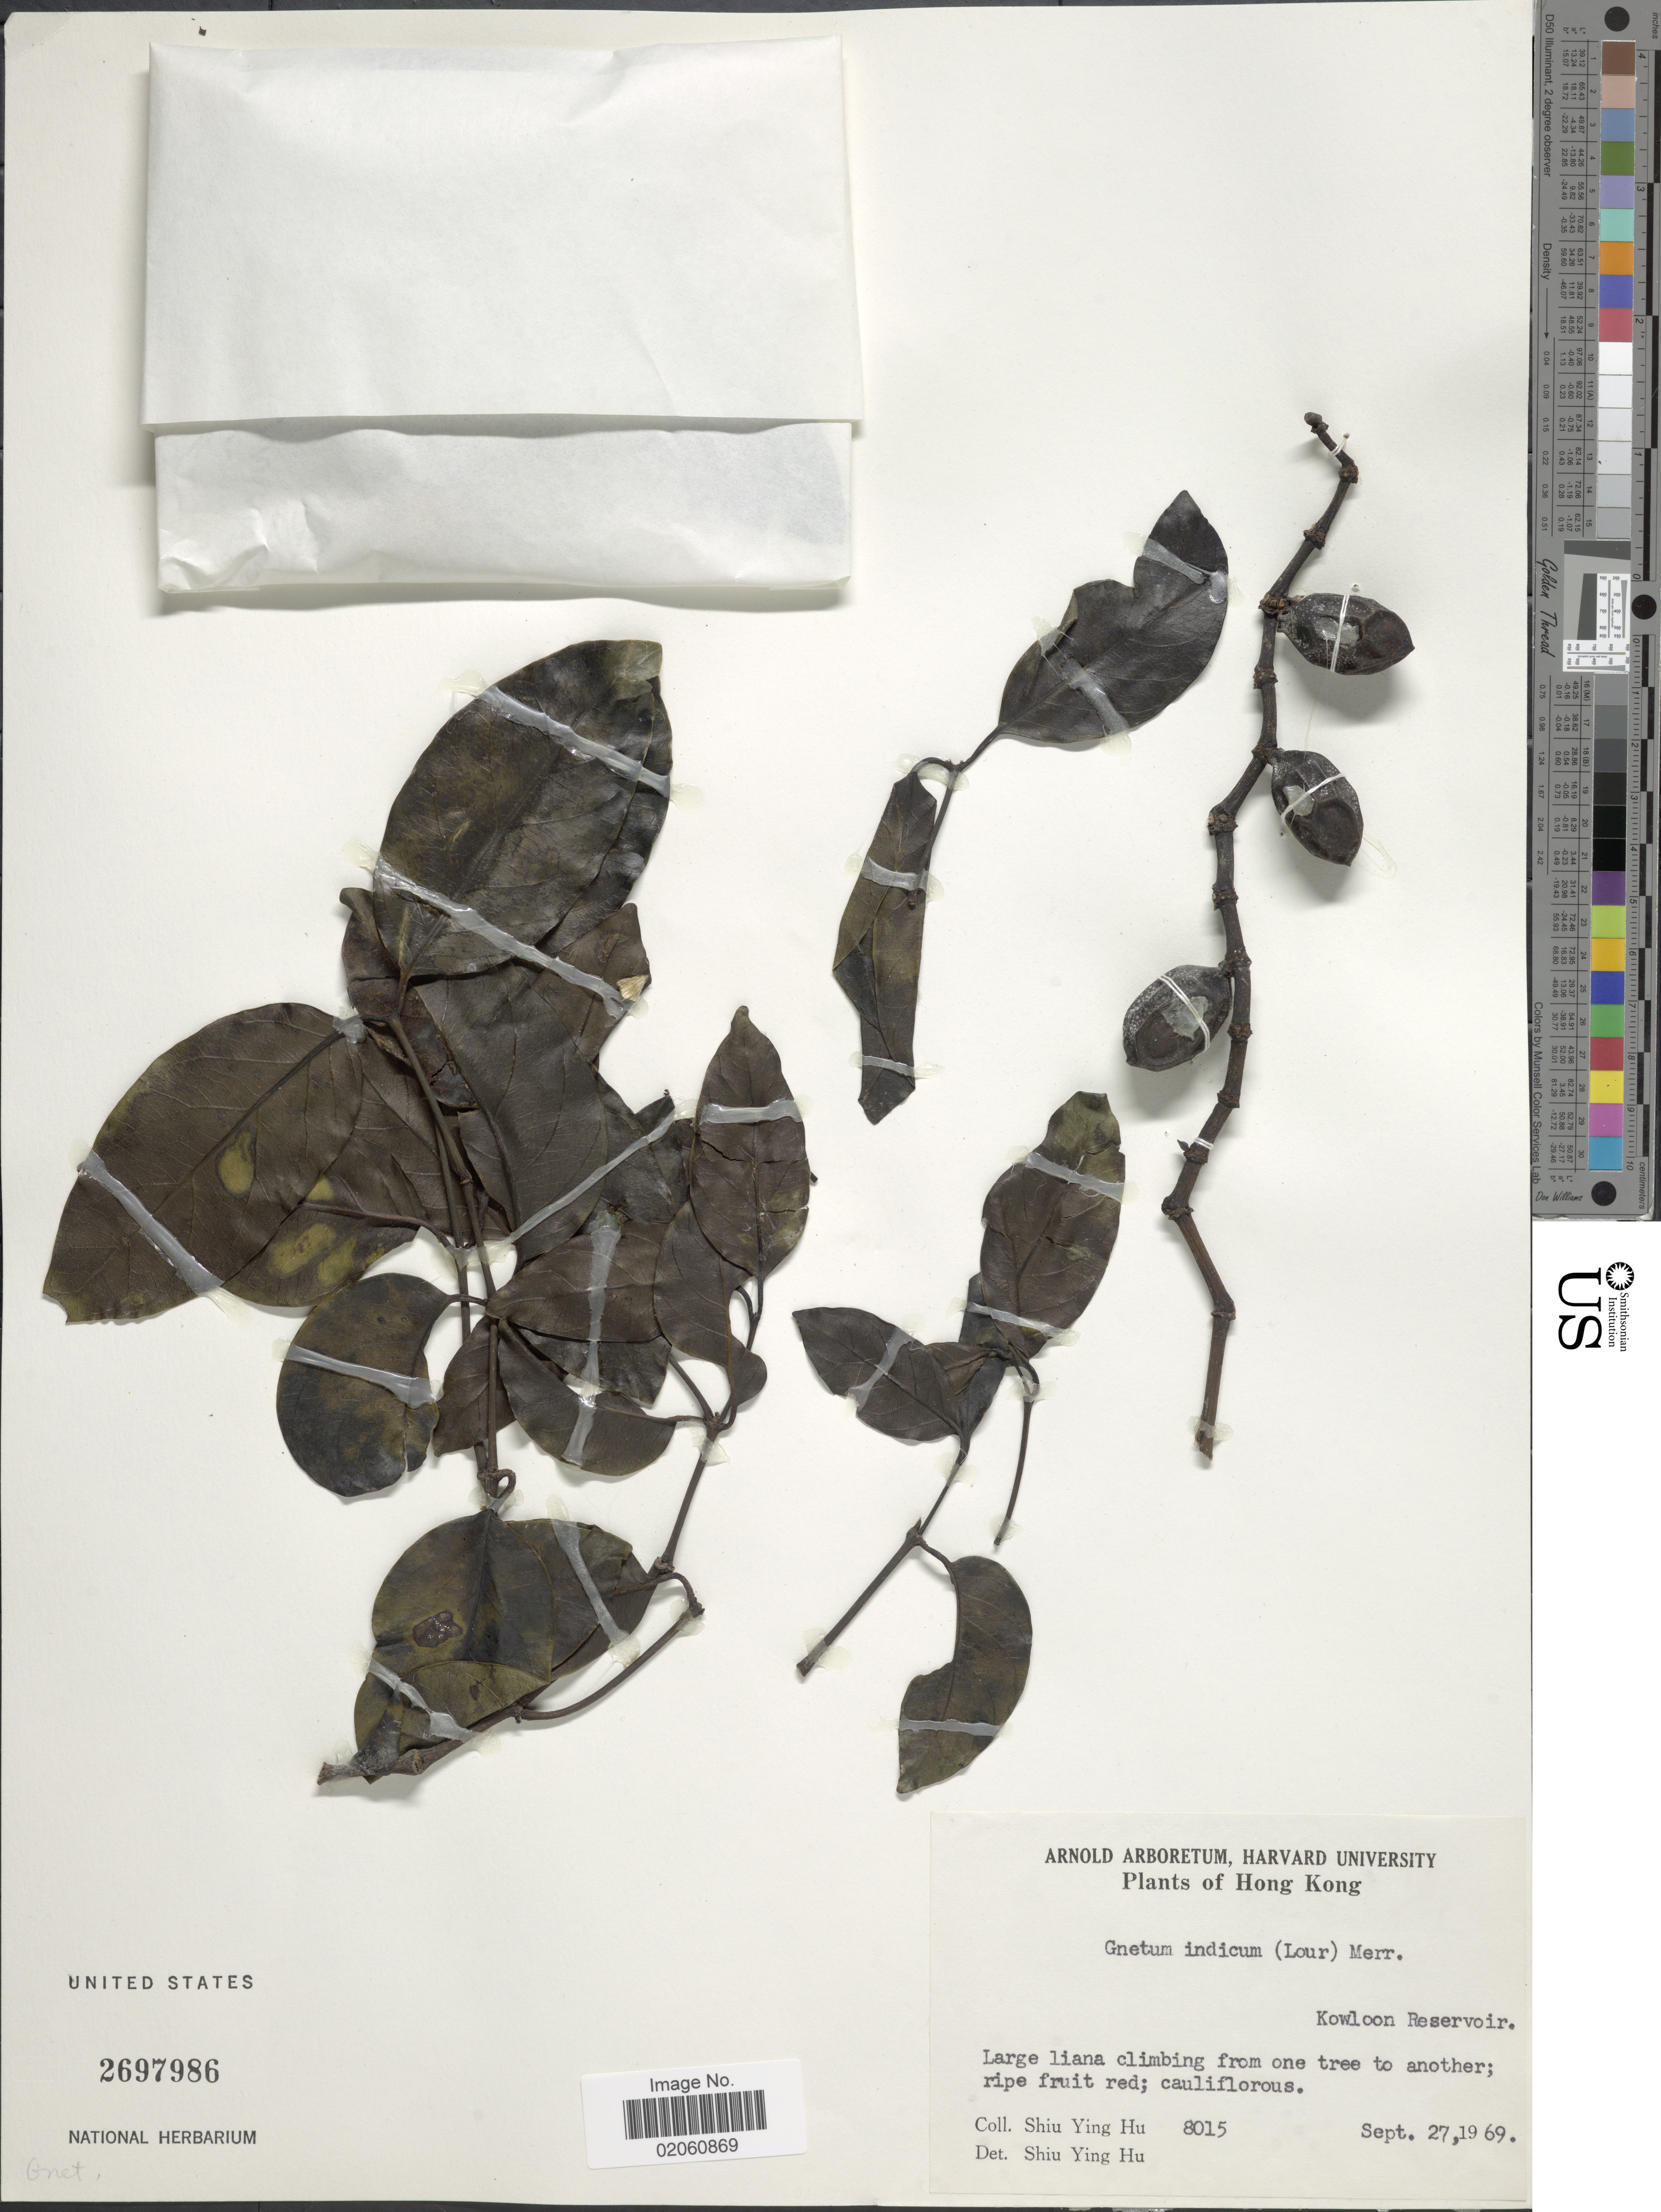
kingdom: Plantae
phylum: Tracheophyta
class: Gnetopsida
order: Gnetales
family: Gnetaceae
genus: Gnetum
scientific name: Gnetum indicum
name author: (Lour.) Merr.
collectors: S. Y. Hu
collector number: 8015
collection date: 1969-09-27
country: China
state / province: Hong Kong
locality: Kowloon Reservoir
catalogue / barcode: US 2697986